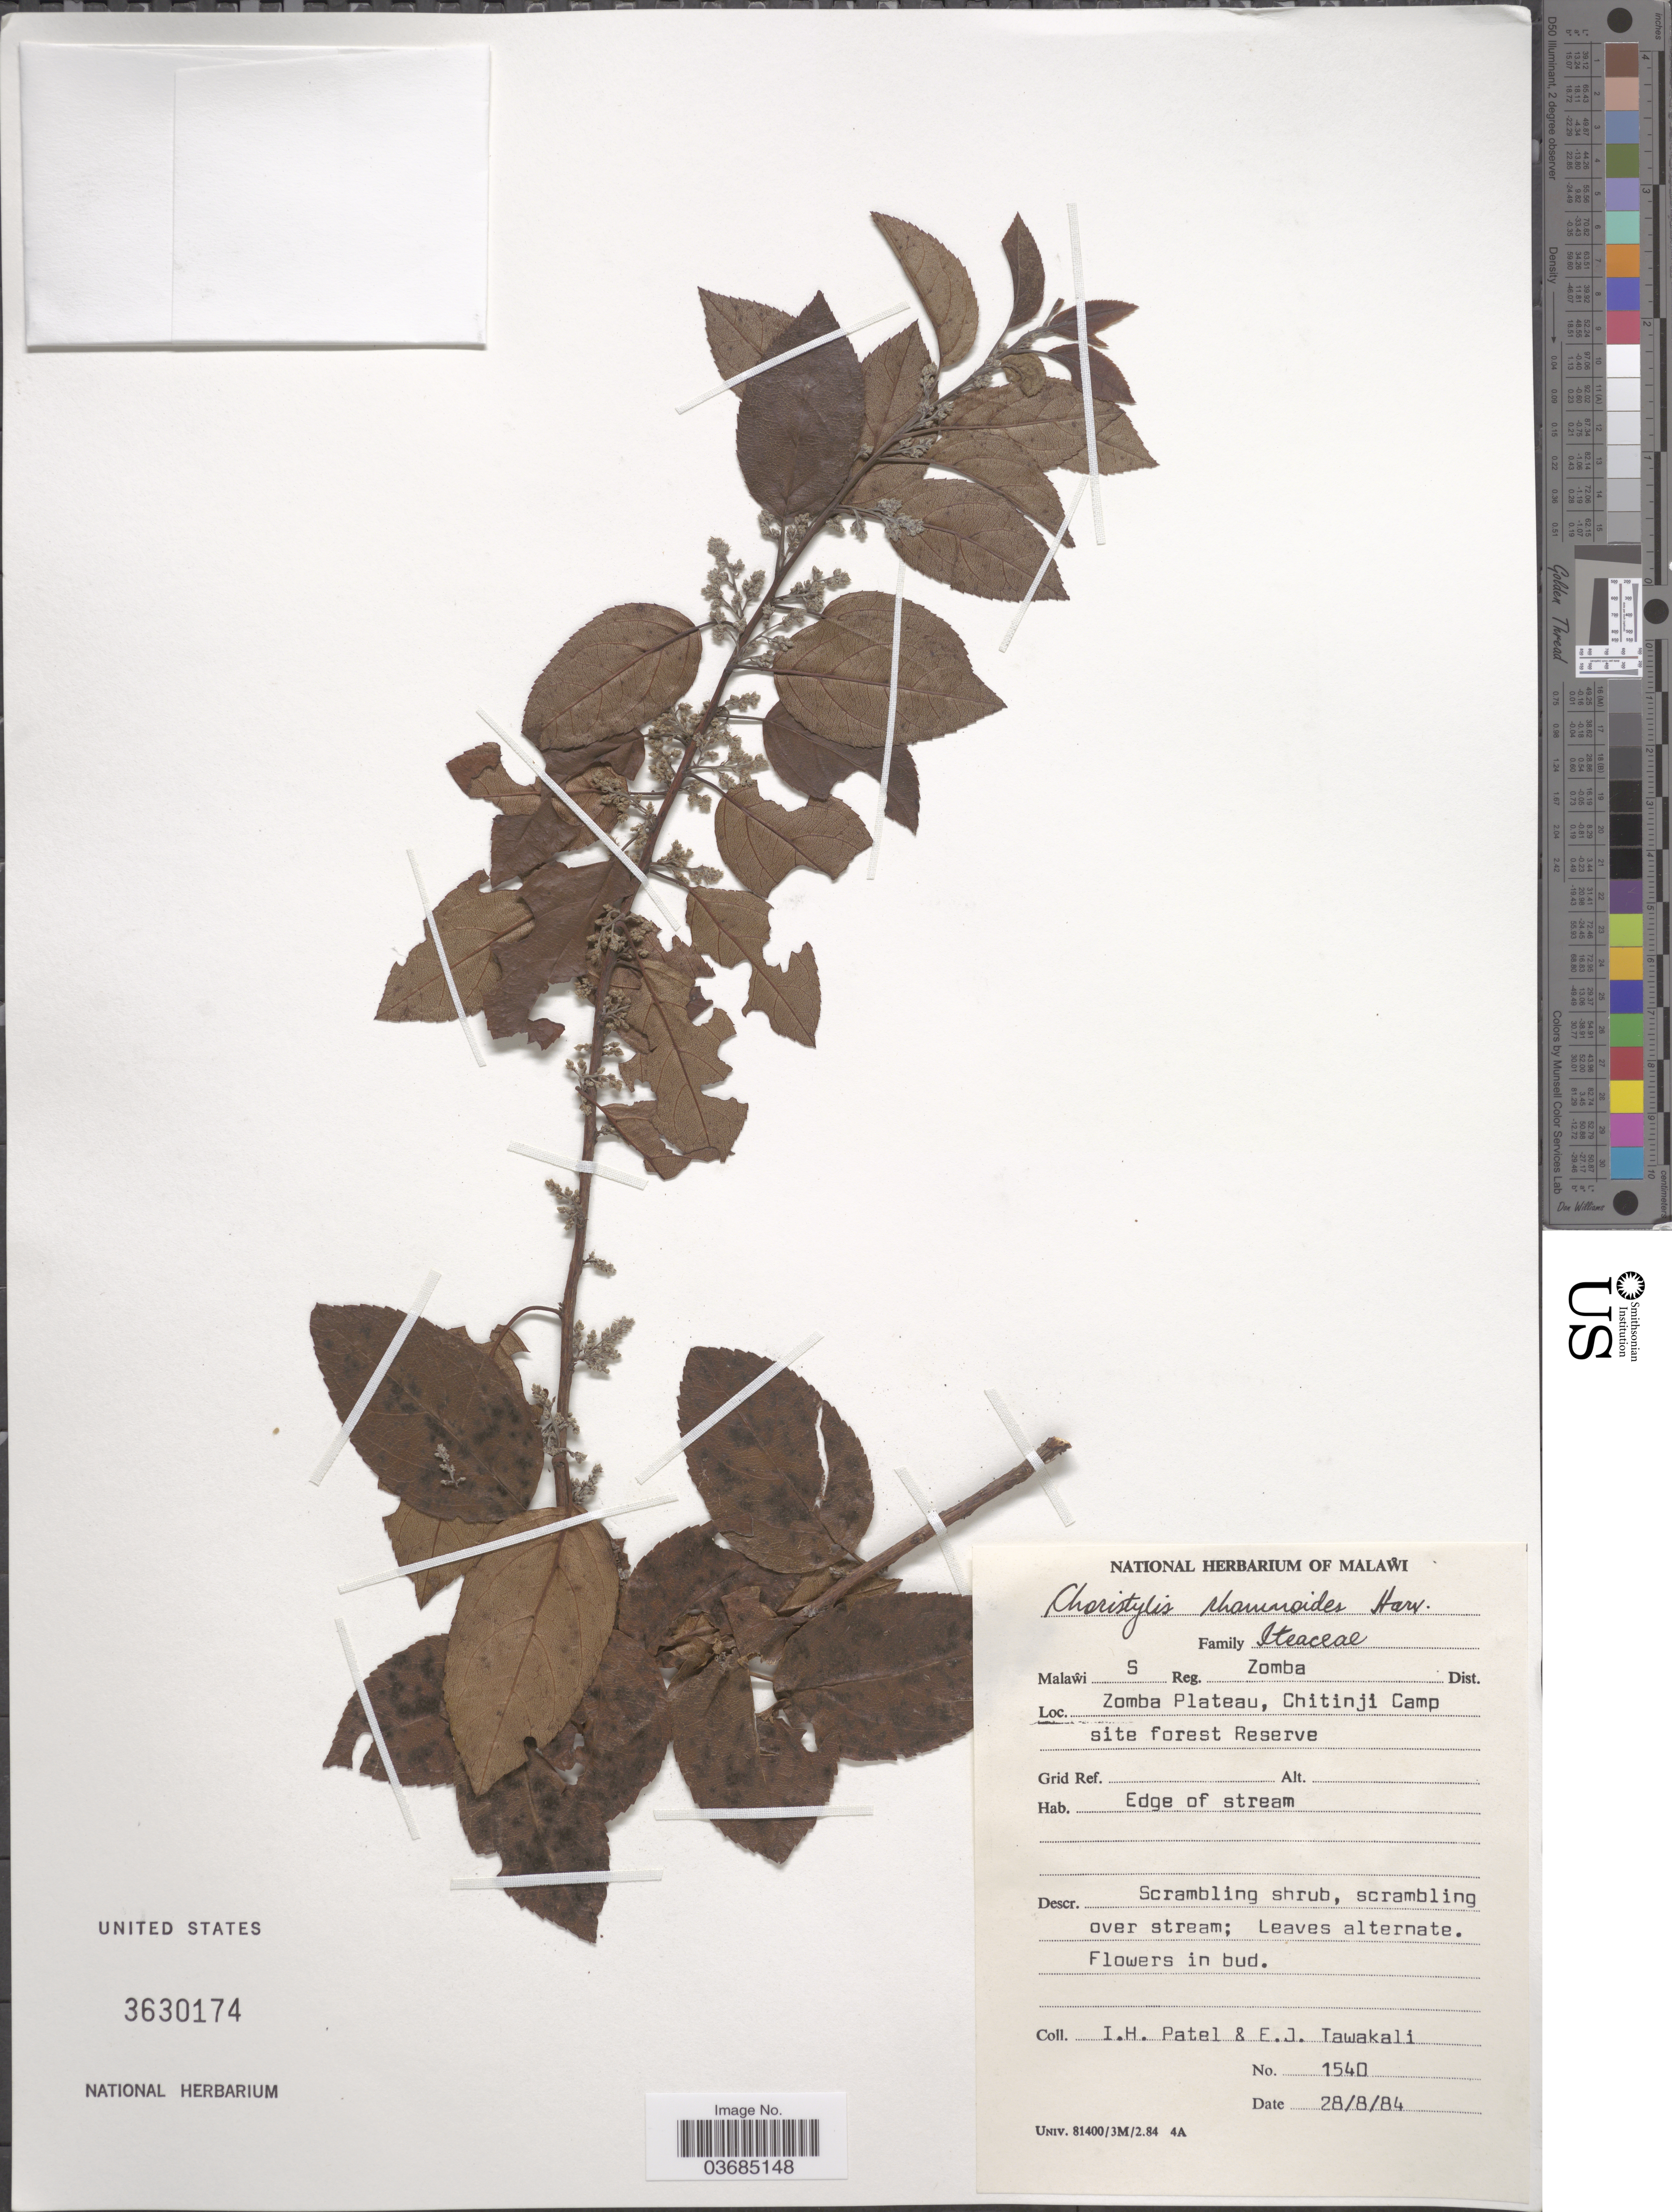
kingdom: Plantae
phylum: Tracheophyta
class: Magnoliopsida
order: Saxifragales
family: Iteaceae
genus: Itea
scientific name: Itea rhamnoides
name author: (Harv.) Kubitzki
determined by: Strong, Mark T., (BOT), Smithsonian Institution - National Museum of Natural History (UNITED STATES)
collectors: I. Patel & E. Tawakali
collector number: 1540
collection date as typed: Transcribed d/m/y: 28/8/84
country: Malawi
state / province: Southern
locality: S Reg. Zomba Dist. Zomba Plateau, Chitinji Camp site forest Reserve.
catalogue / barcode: US 3630174